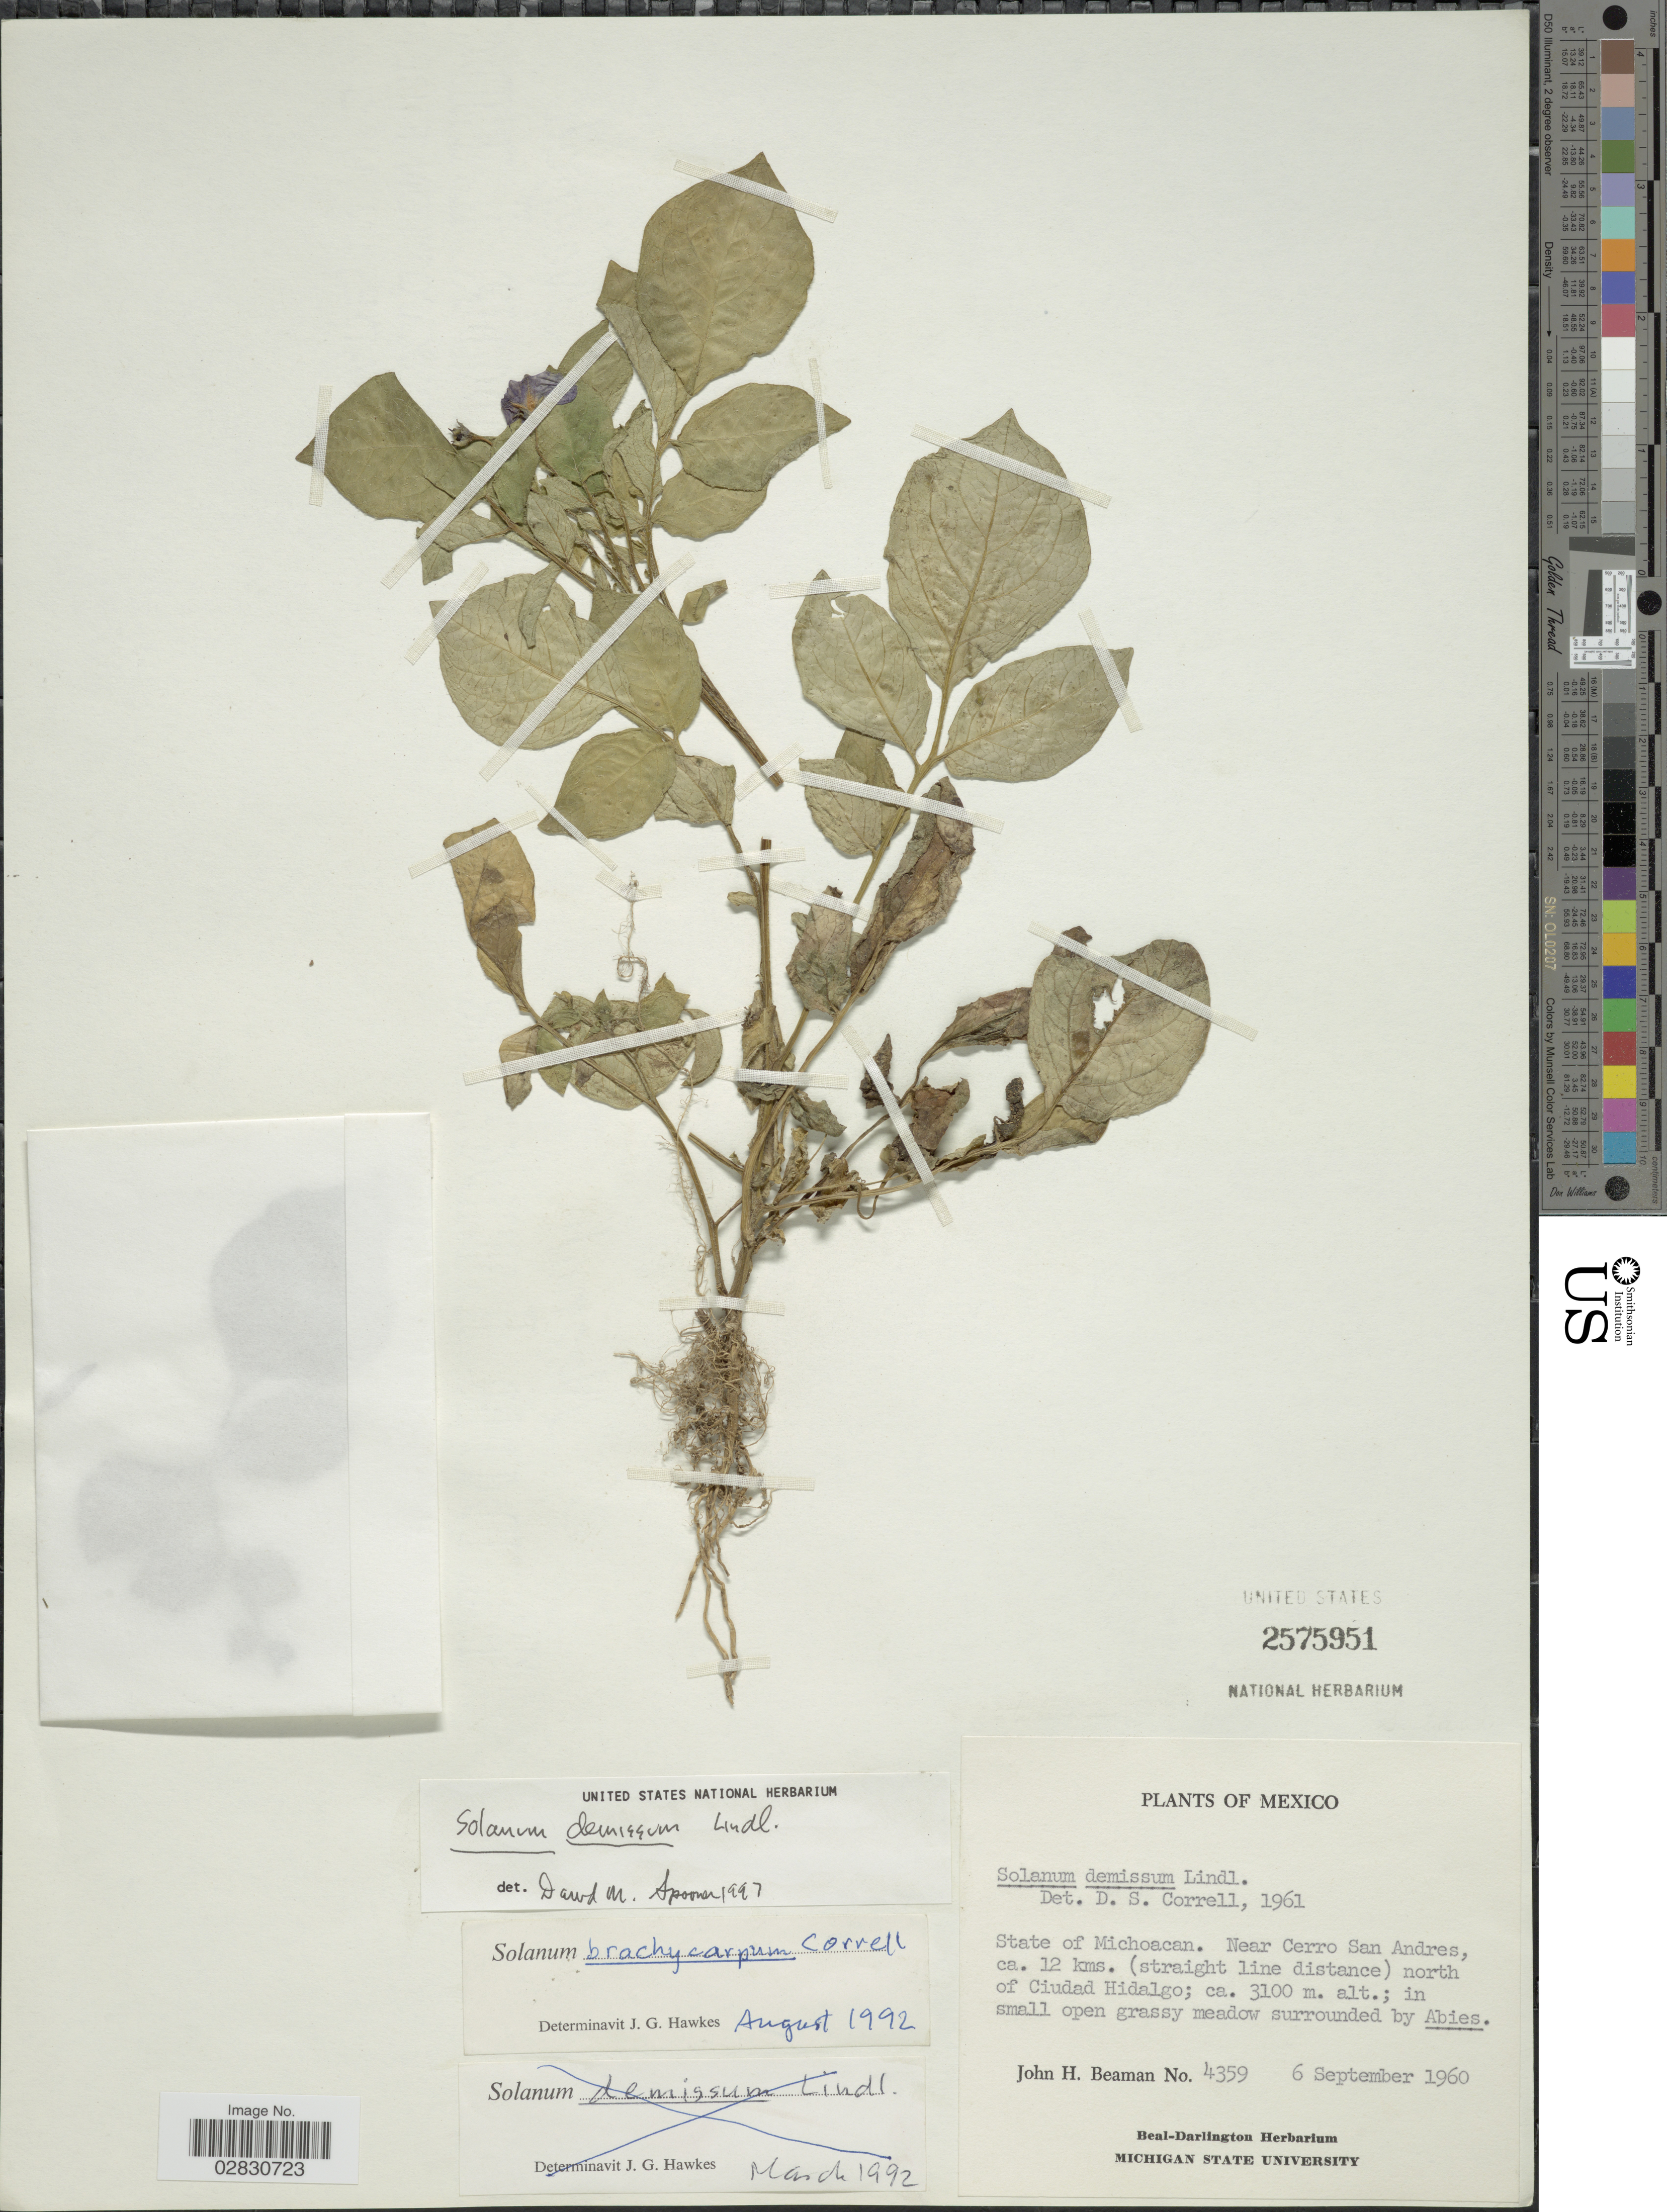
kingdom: Plantae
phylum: Tracheophyta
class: Magnoliopsida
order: Solanales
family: Solanaceae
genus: Solanum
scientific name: Solanum demissum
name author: Lindl.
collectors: J. H. Beaman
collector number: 4359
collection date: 1960-09-06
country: Mexico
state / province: Michoacán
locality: State of Michoacan, Near Cerro San Andres, ca. 12 kms. (straight line distance) north of Ciudad Hidalgo.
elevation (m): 3100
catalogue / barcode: US 2575951